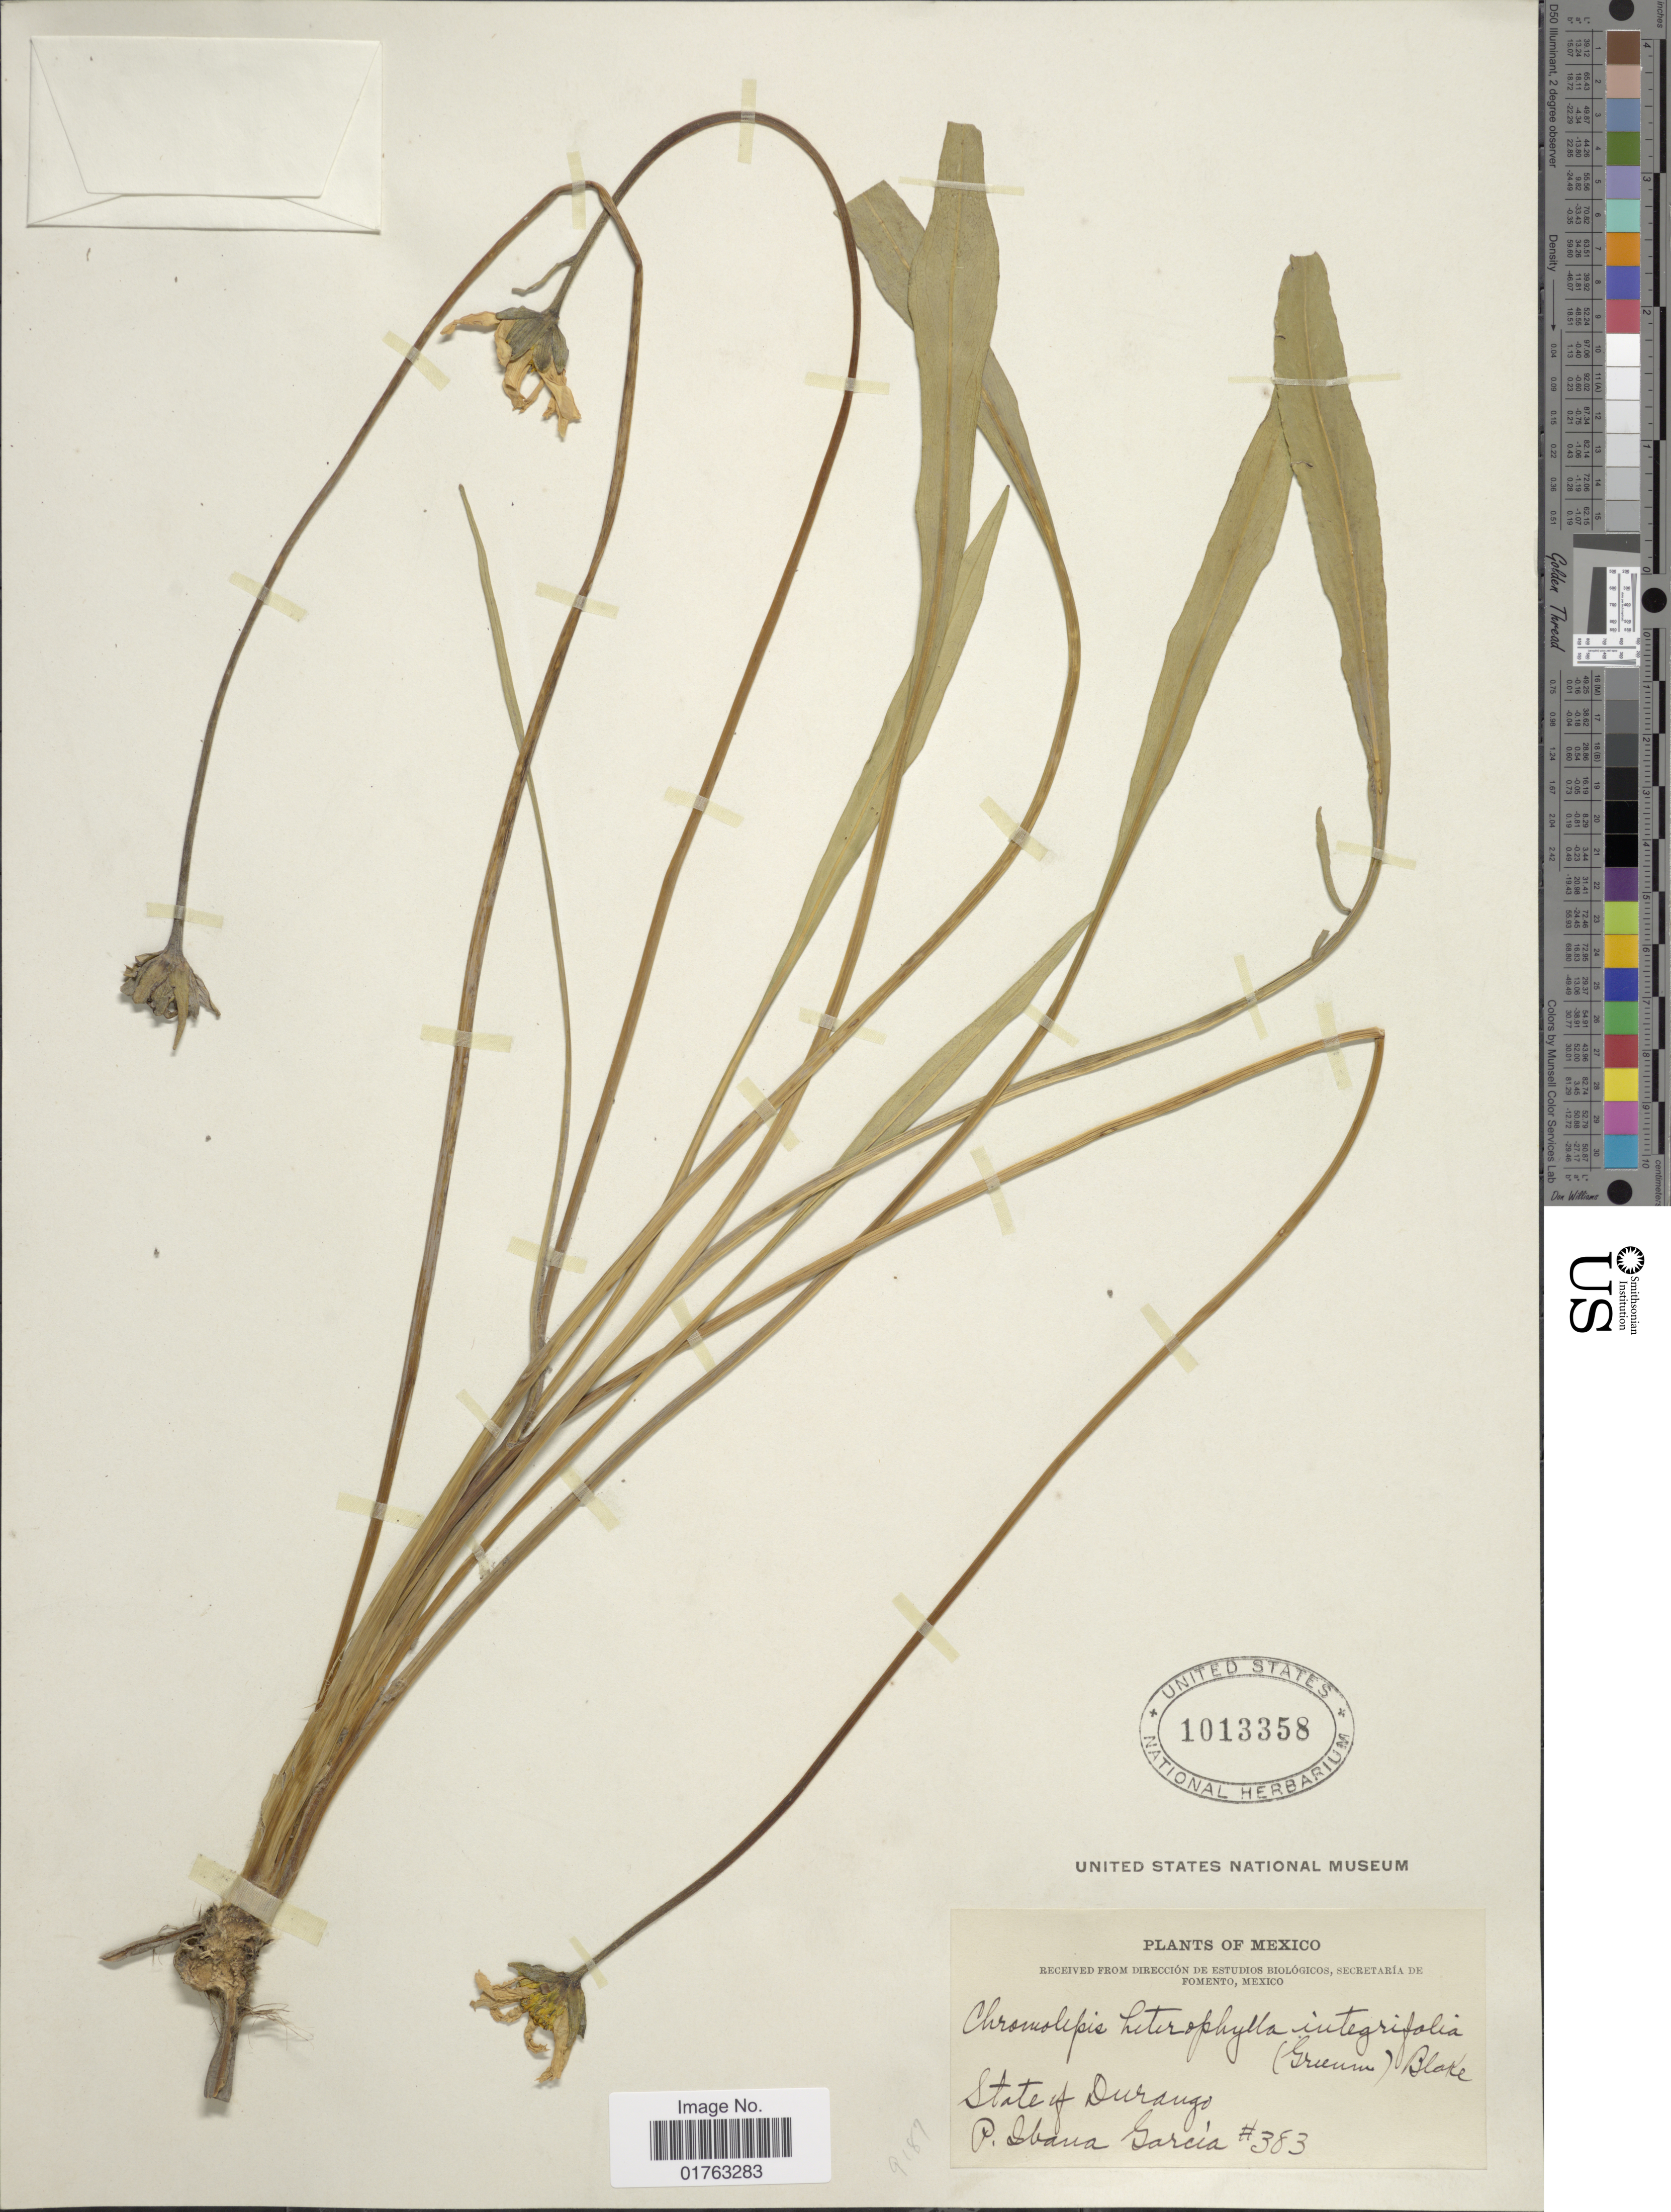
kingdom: Plantae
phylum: Tracheophyta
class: Magnoliopsida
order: Asterales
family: Asteraceae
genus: Chromolepis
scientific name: Chromolepis heterophylla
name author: Benth.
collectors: P. Ibana-García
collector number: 383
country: Mexico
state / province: Durango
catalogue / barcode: US 1013358